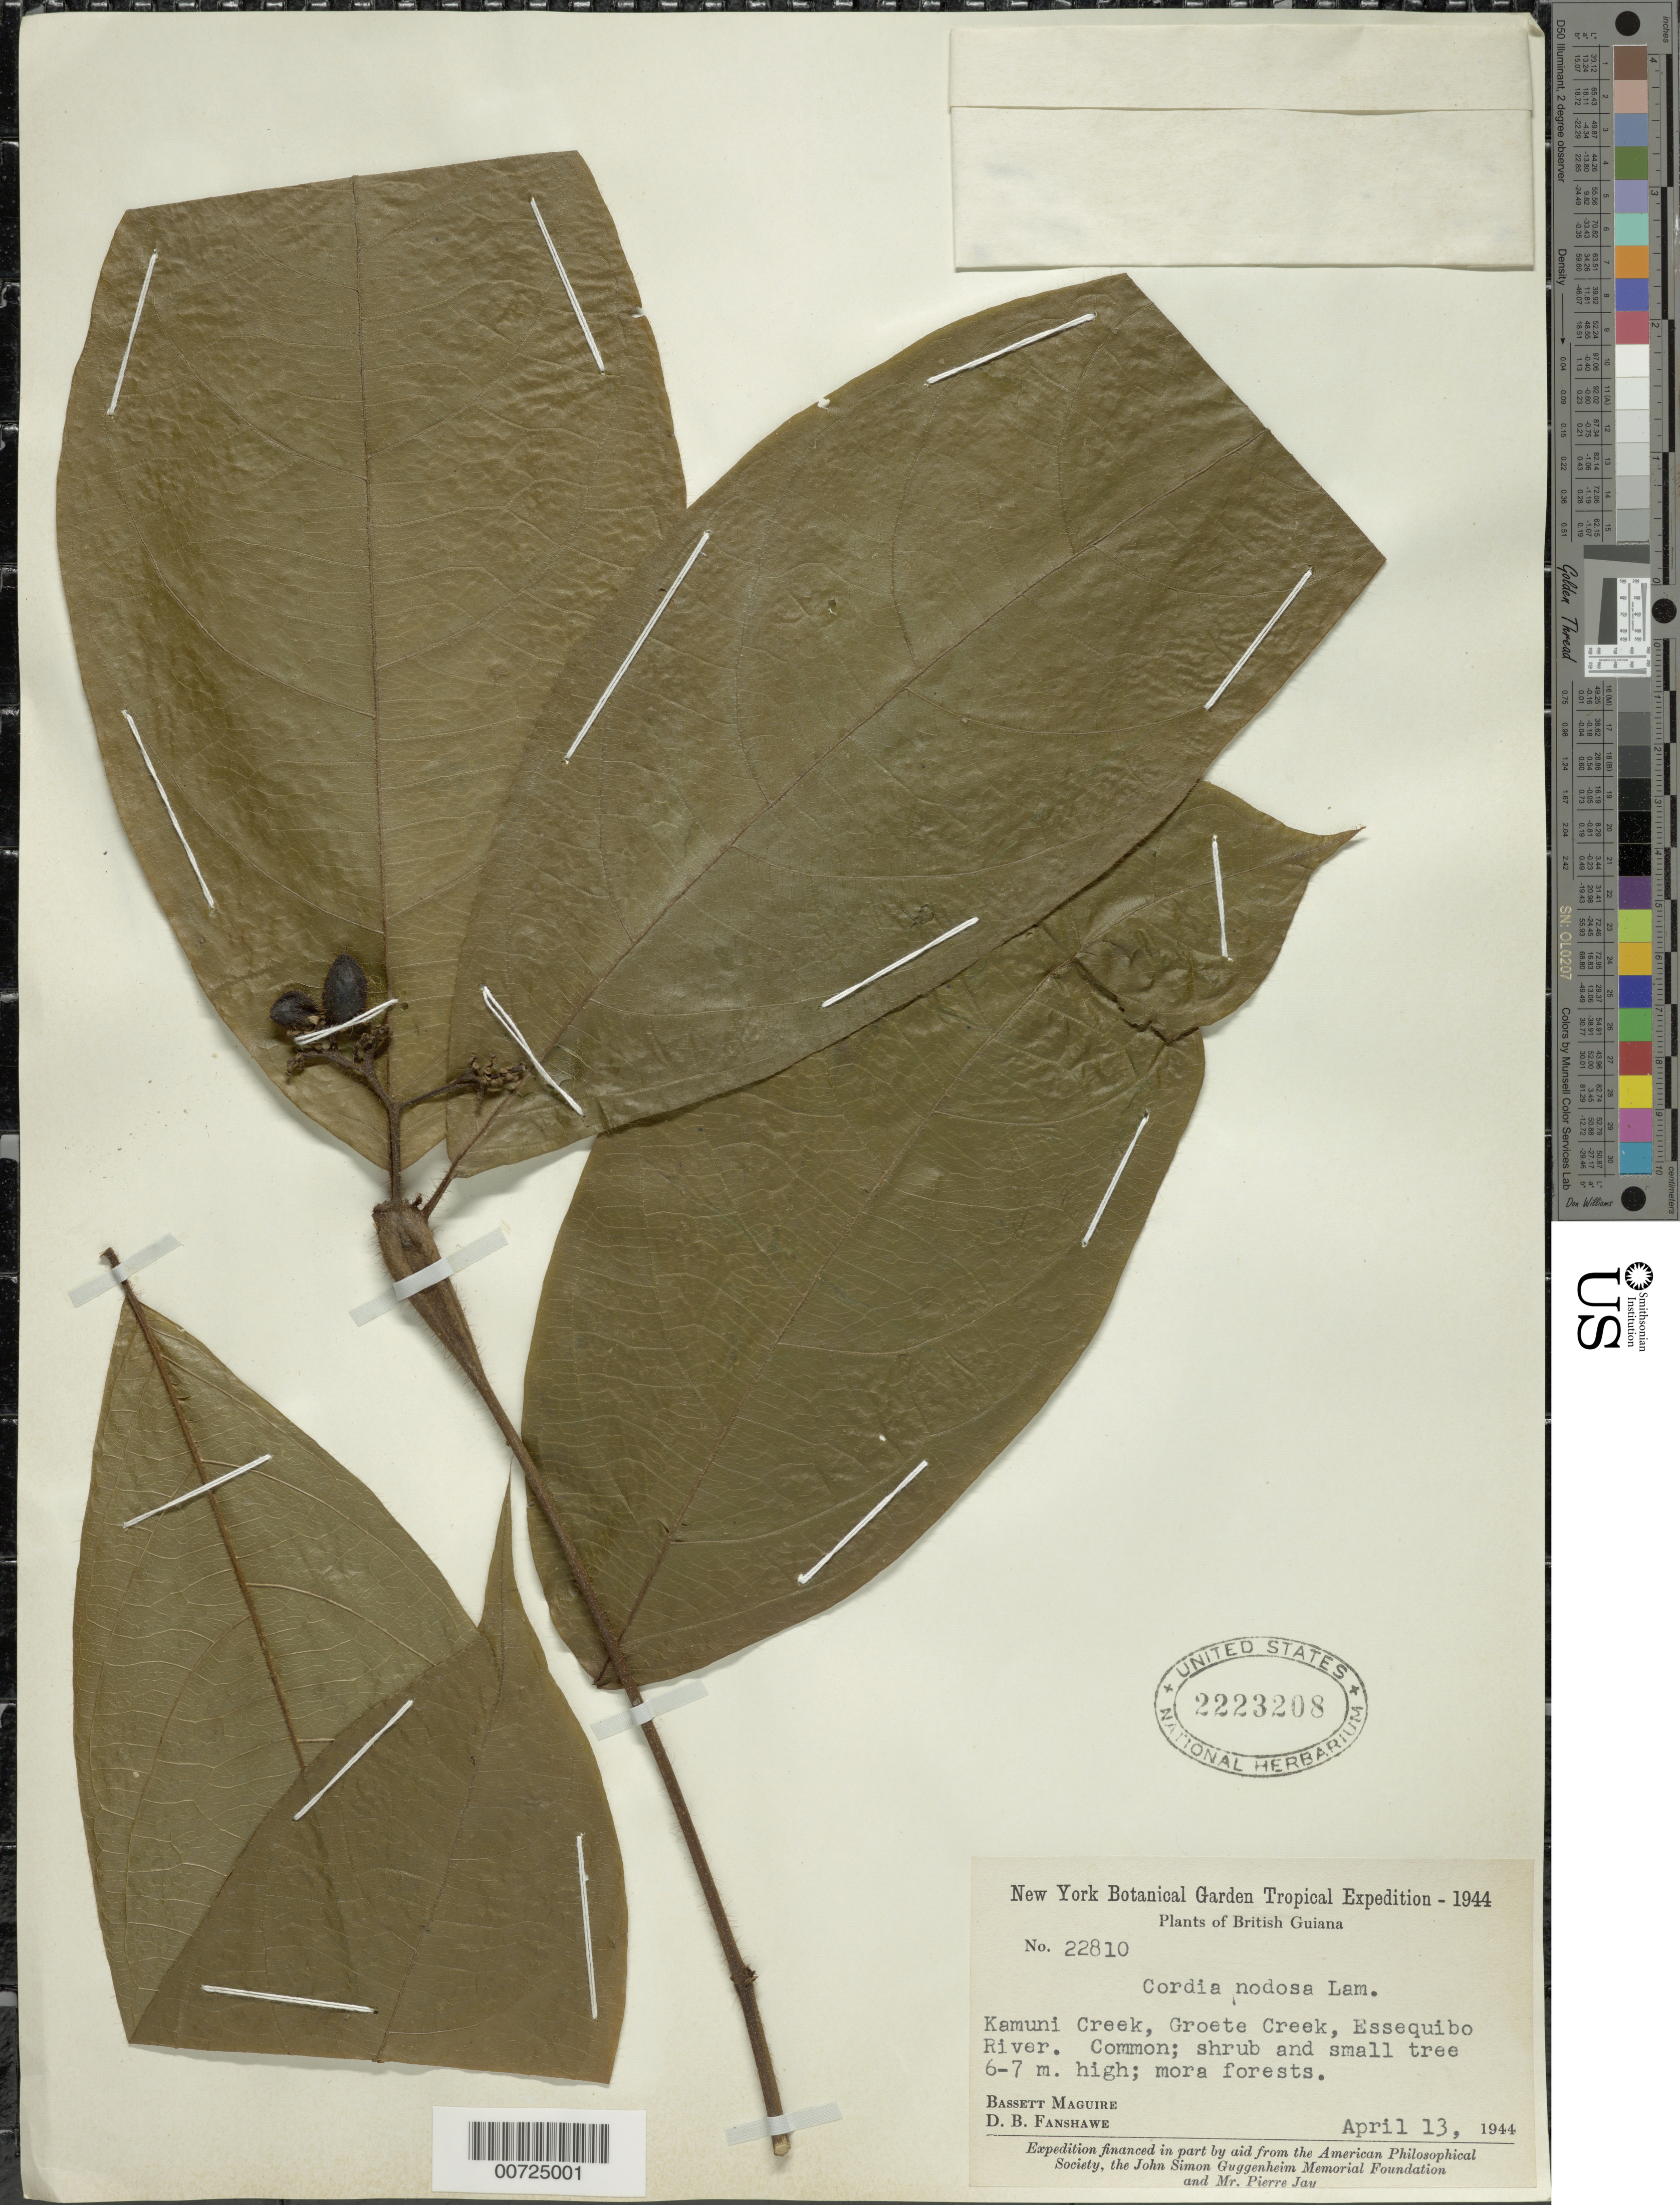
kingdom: Plantae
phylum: Tracheophyta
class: Magnoliopsida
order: Boraginales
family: Cordiaceae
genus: Cordia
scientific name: Cordia nodosa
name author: Lam.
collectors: B. Maguire & D. B. Fanshawe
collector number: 22810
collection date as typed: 13-Apr-44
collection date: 1944-04-13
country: Guyana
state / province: Essequibo Isl-W. Demerara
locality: Kamuni Creek, Groete Creek, Essequibo River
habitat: Mora forests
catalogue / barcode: US 2223208